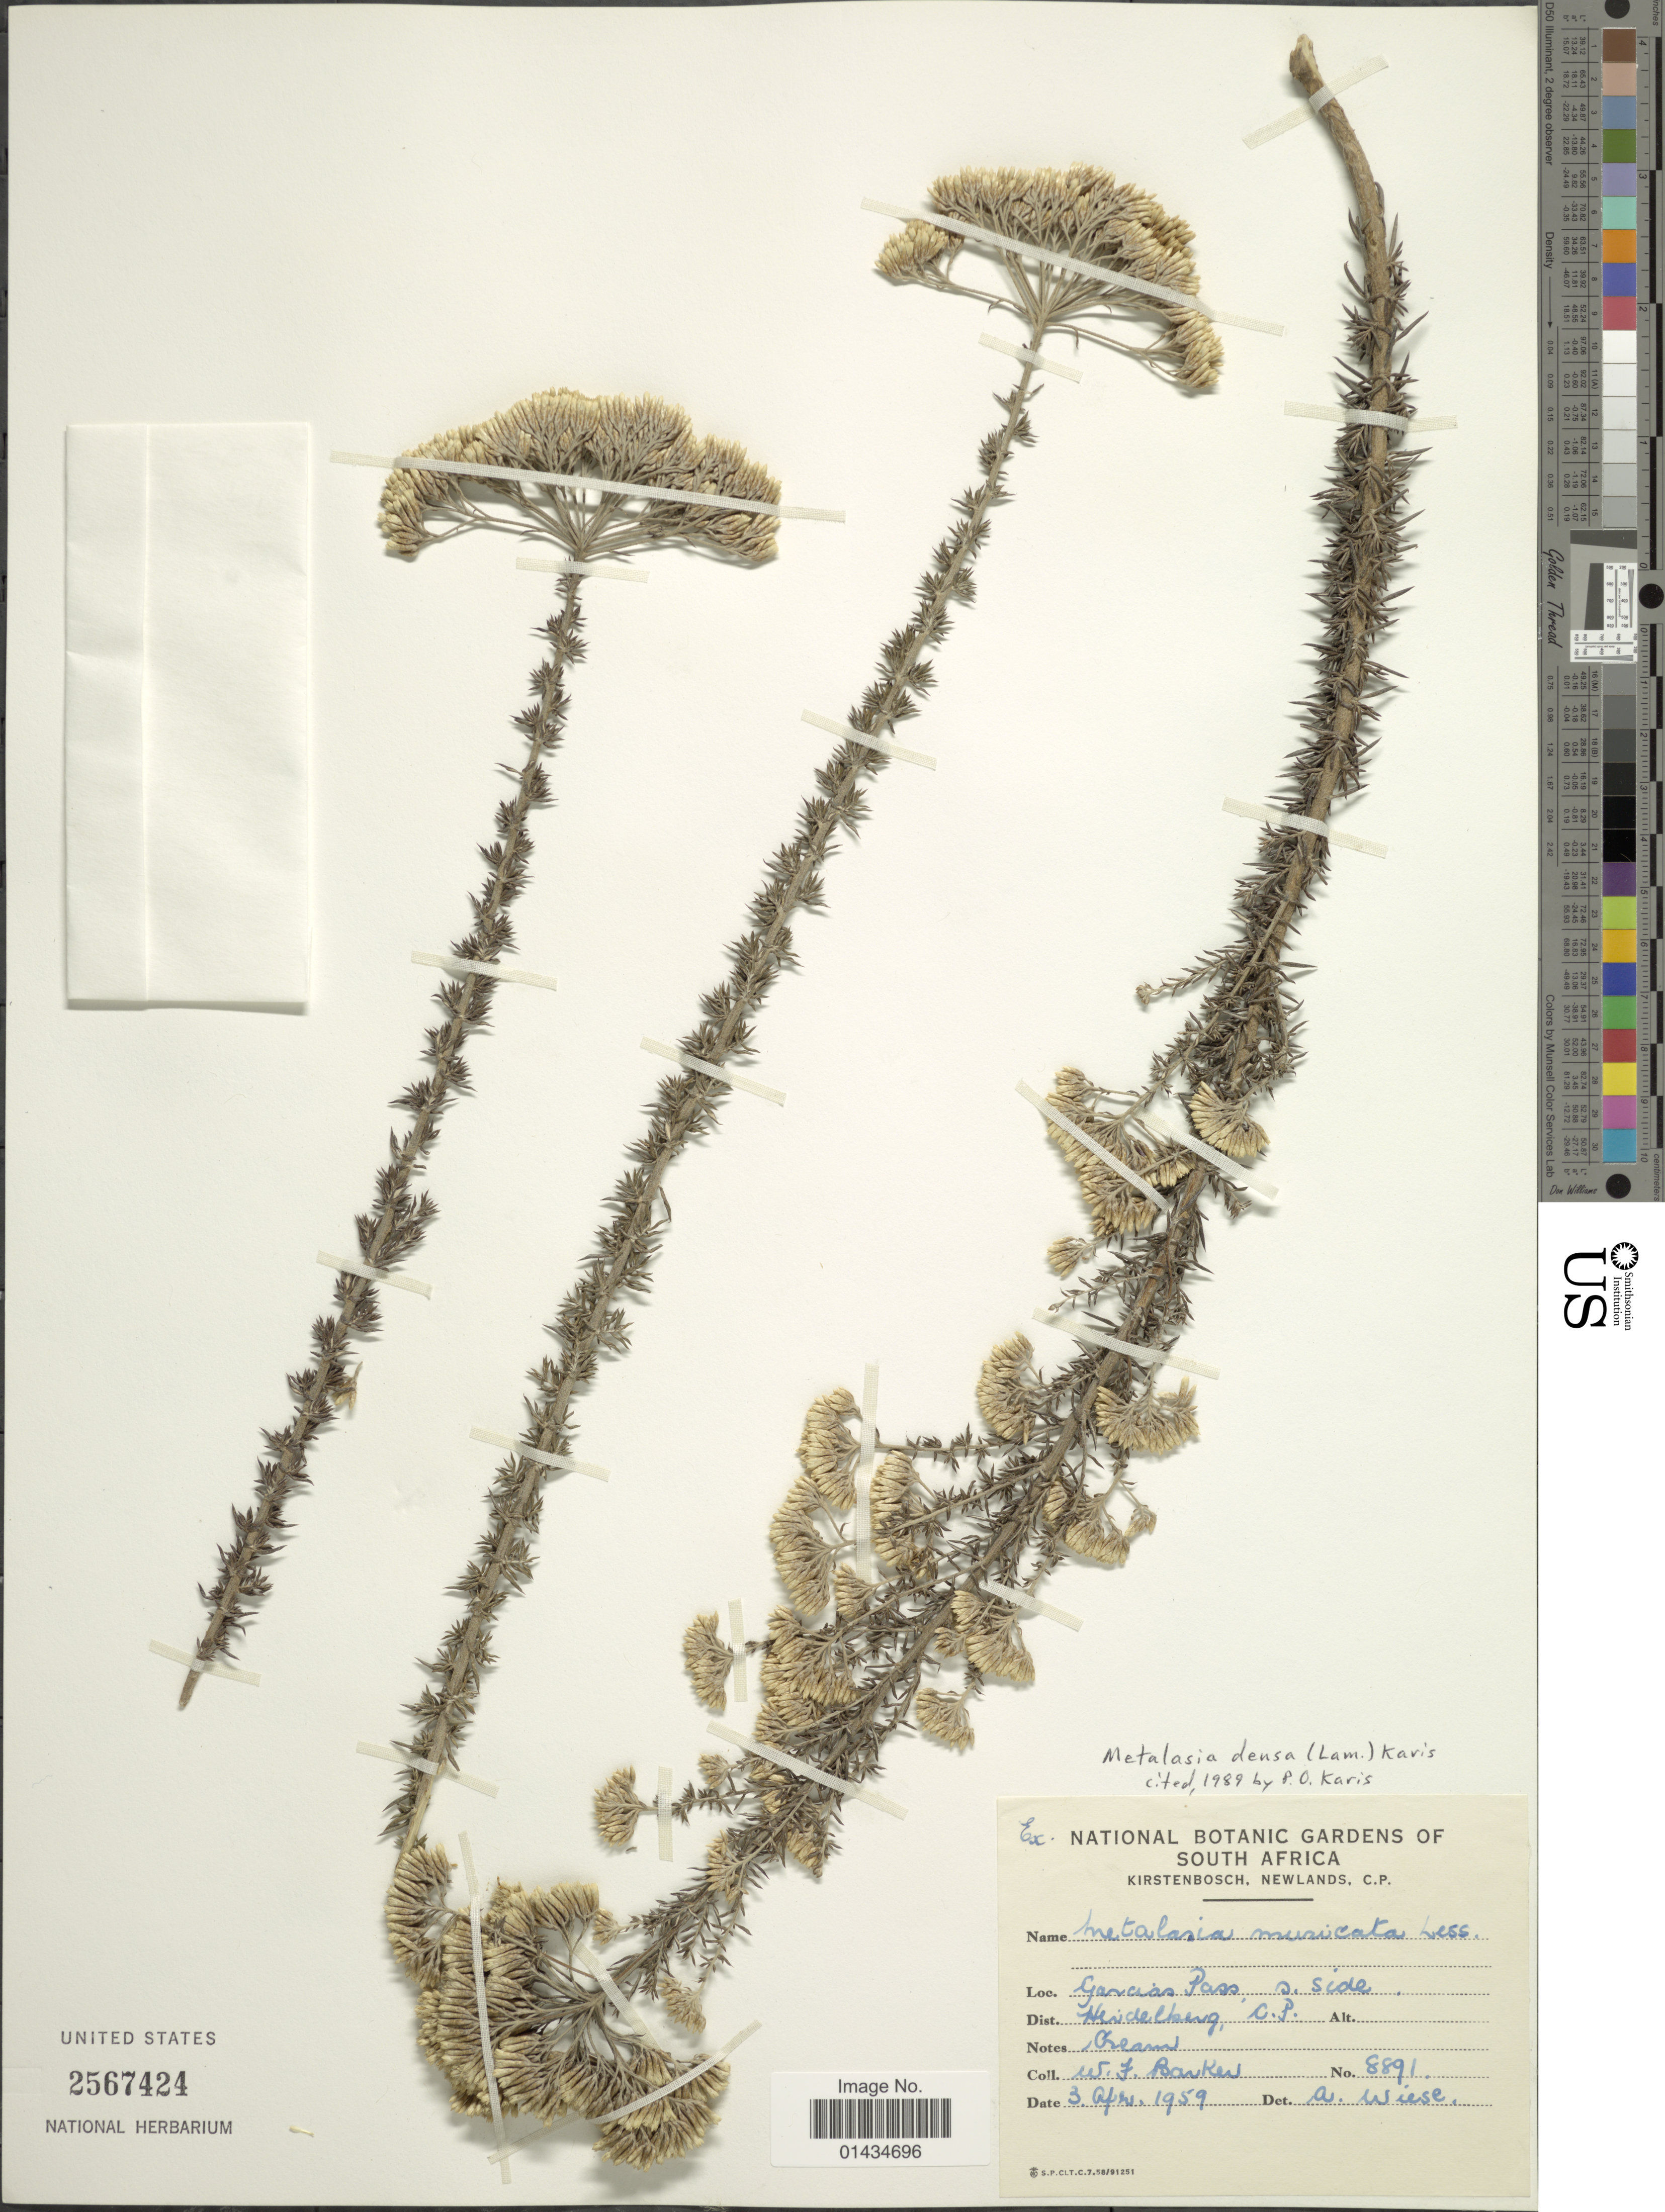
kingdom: Plantae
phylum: Tracheophyta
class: Magnoliopsida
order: Asterales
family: Asteraceae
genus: Metalasia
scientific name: Metalasia densa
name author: (Lam.) P.O. Karis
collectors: W. F. Barker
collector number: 8891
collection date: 1959-04-03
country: South Africa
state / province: Western Cape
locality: Garcias Pass, s. side, Dist. Heidelberg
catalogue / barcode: US 2567424